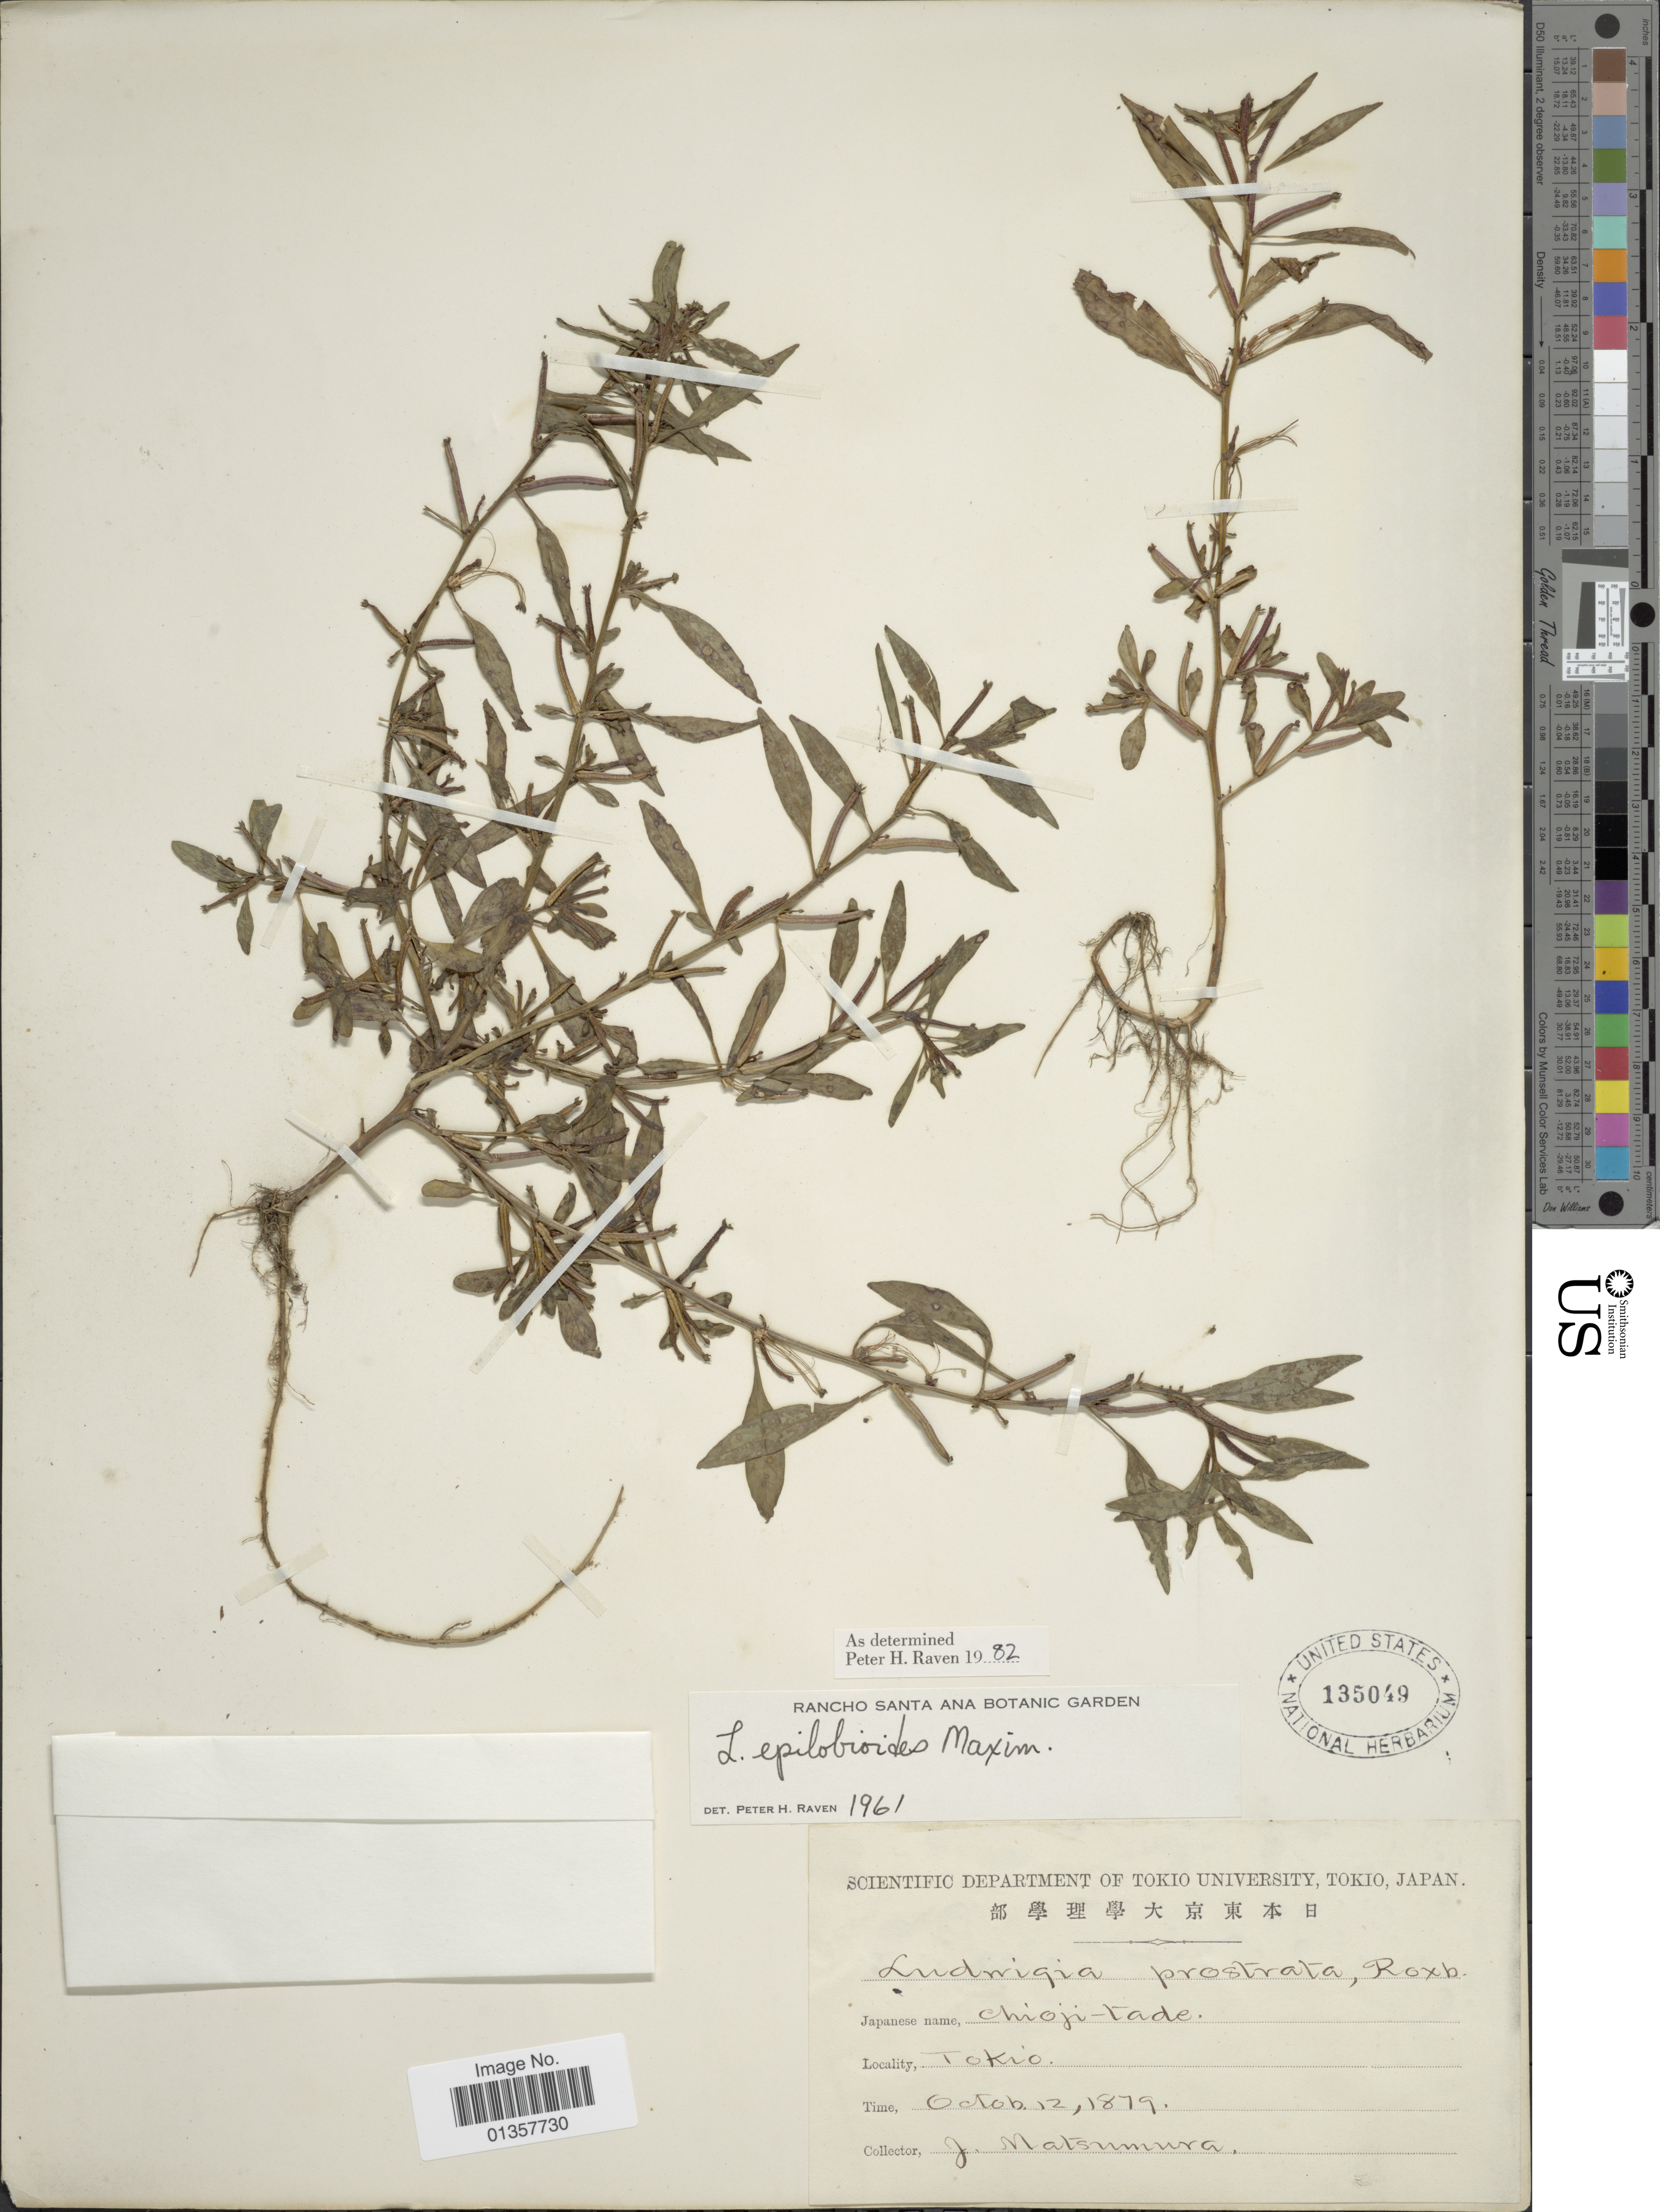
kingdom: Plantae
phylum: Tracheophyta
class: Magnoliopsida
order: Myrtales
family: Onagraceae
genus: Ludwigia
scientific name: Ludwigia epilobioides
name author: Maxim.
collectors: J. Matsumura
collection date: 1879-10-12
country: Japan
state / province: Tokyo, Federal City of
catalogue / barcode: US 135049